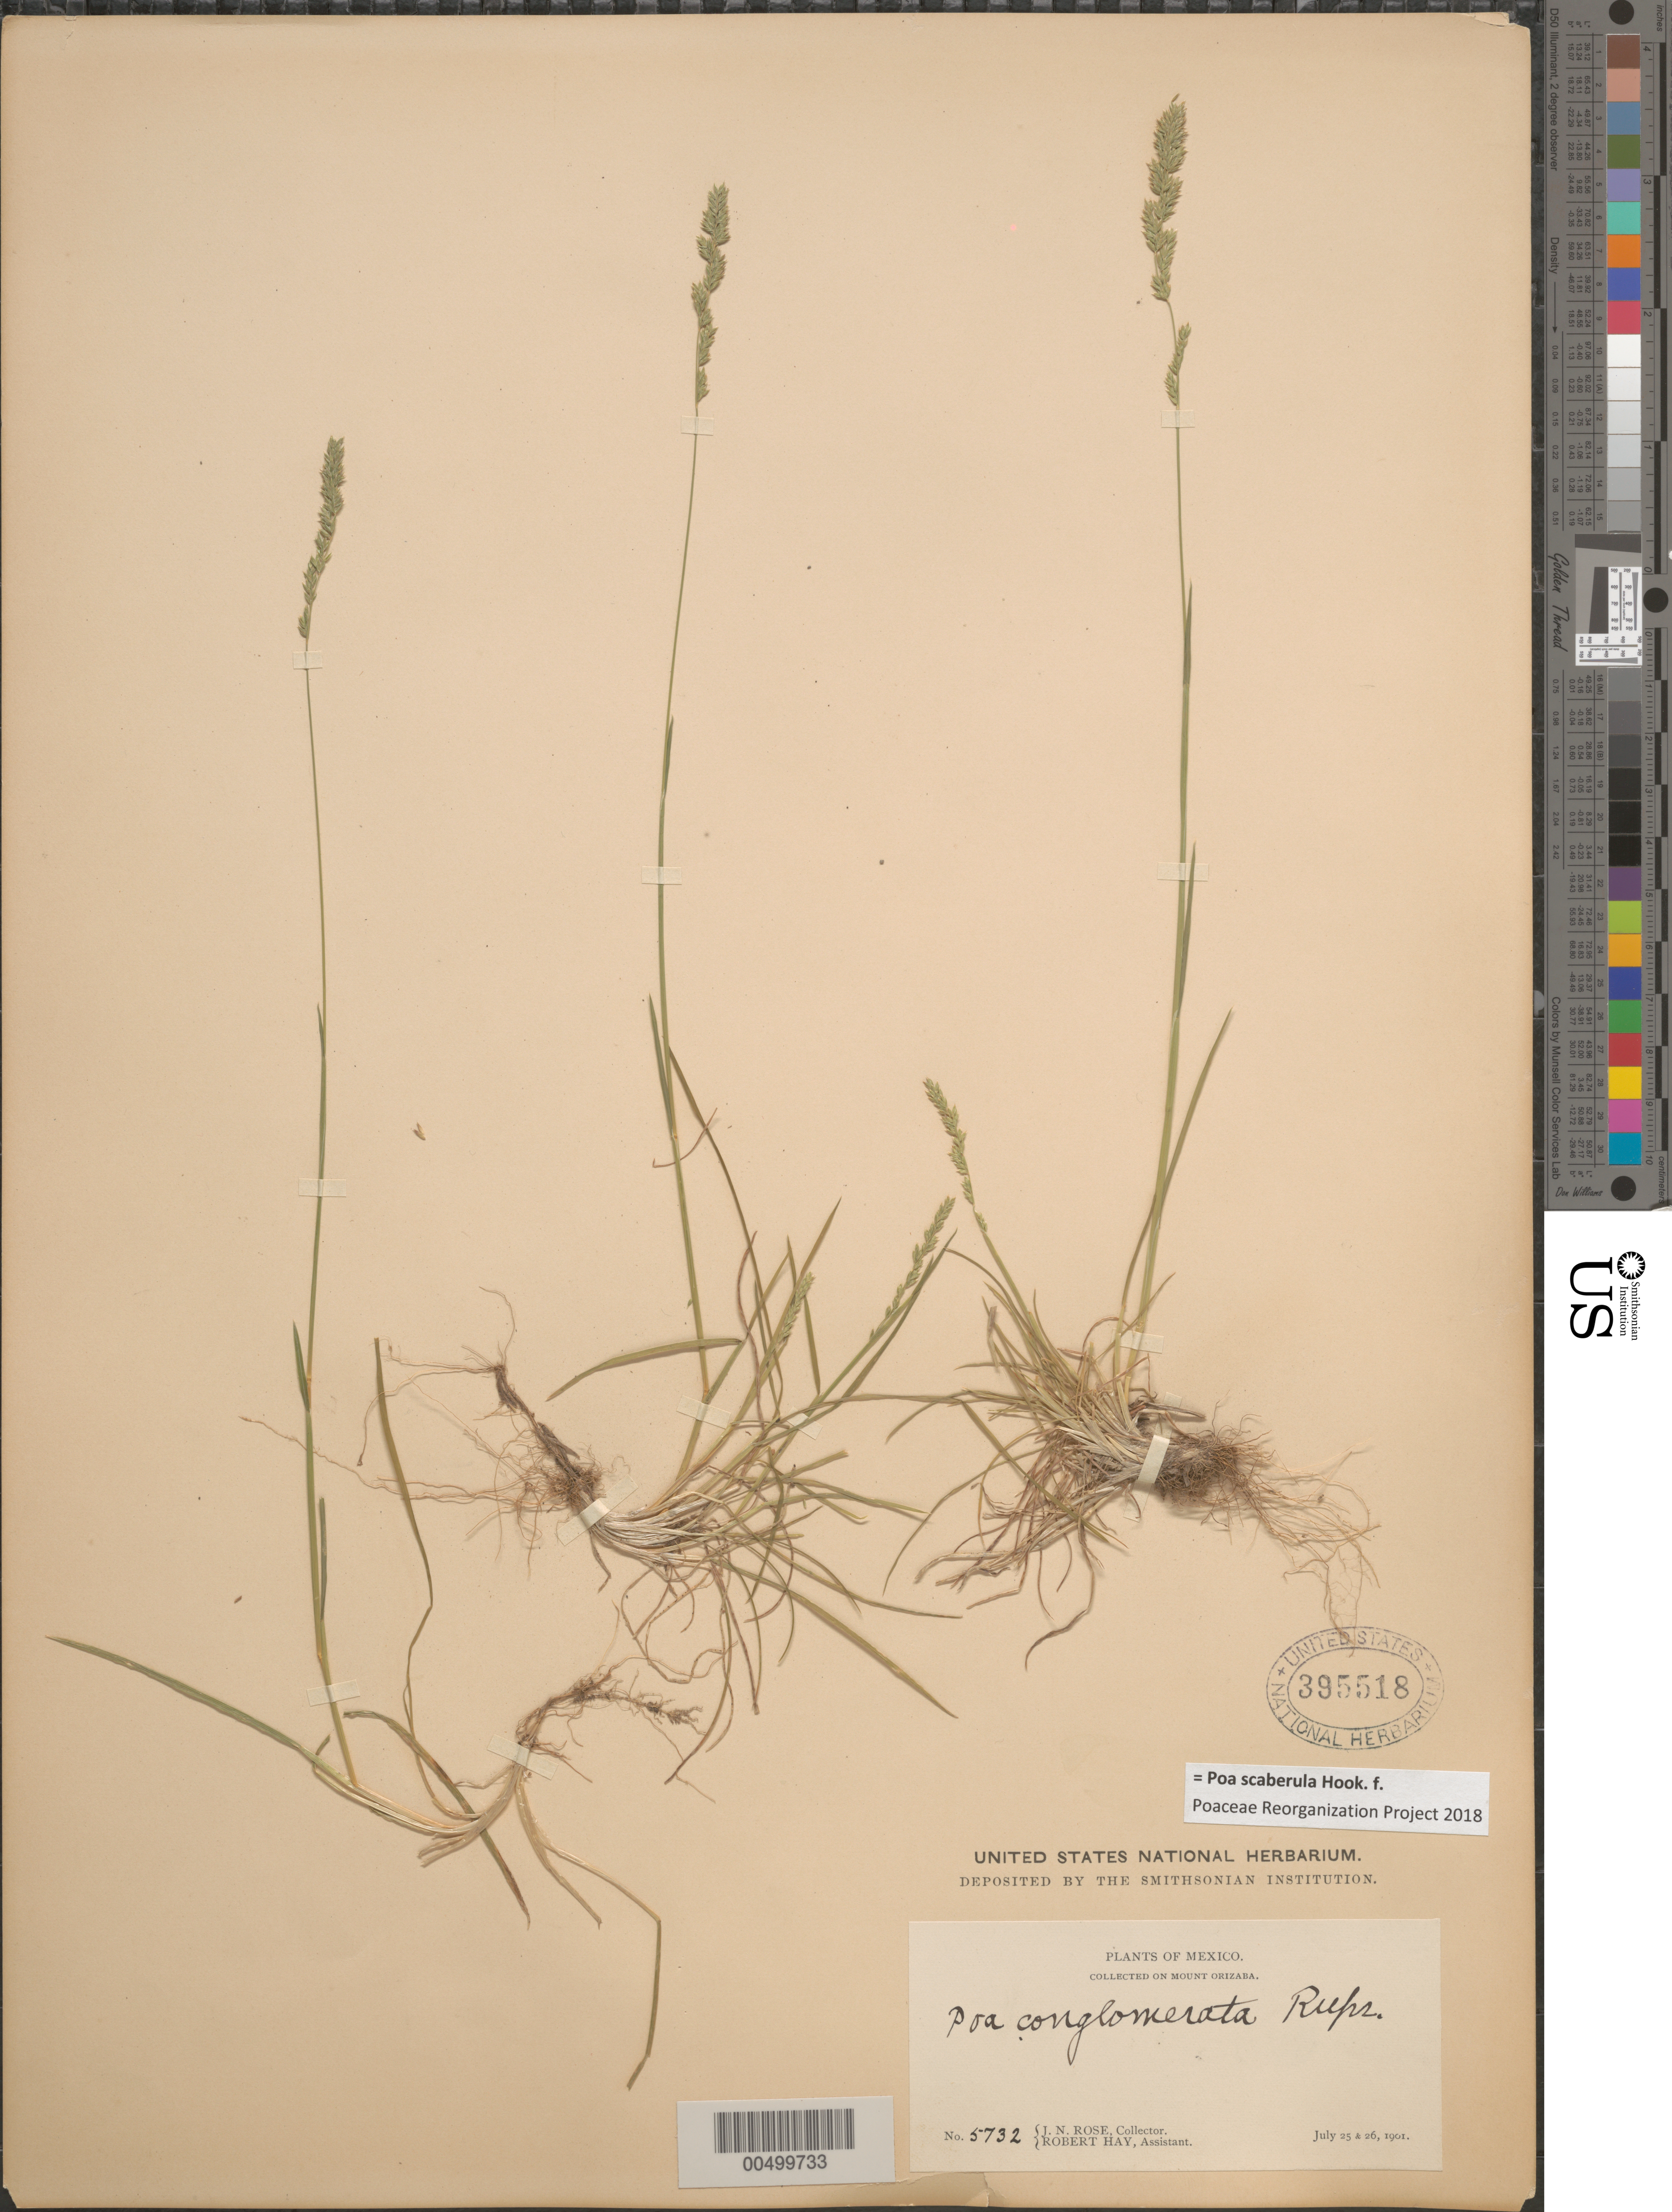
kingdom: Plantae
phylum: Tracheophyta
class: Liliopsida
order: Poales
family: Poaceae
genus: Poa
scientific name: Poa scaberula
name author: Hook. f.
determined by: Poaceae Reorganization Project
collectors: J. N. Rose & R. H. Hay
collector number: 5732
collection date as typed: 25 Jul 1901 and 26 Jul 1901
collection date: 1901-07-25,1901-07-26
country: Mexico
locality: Mt Orizaba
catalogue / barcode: US 395518